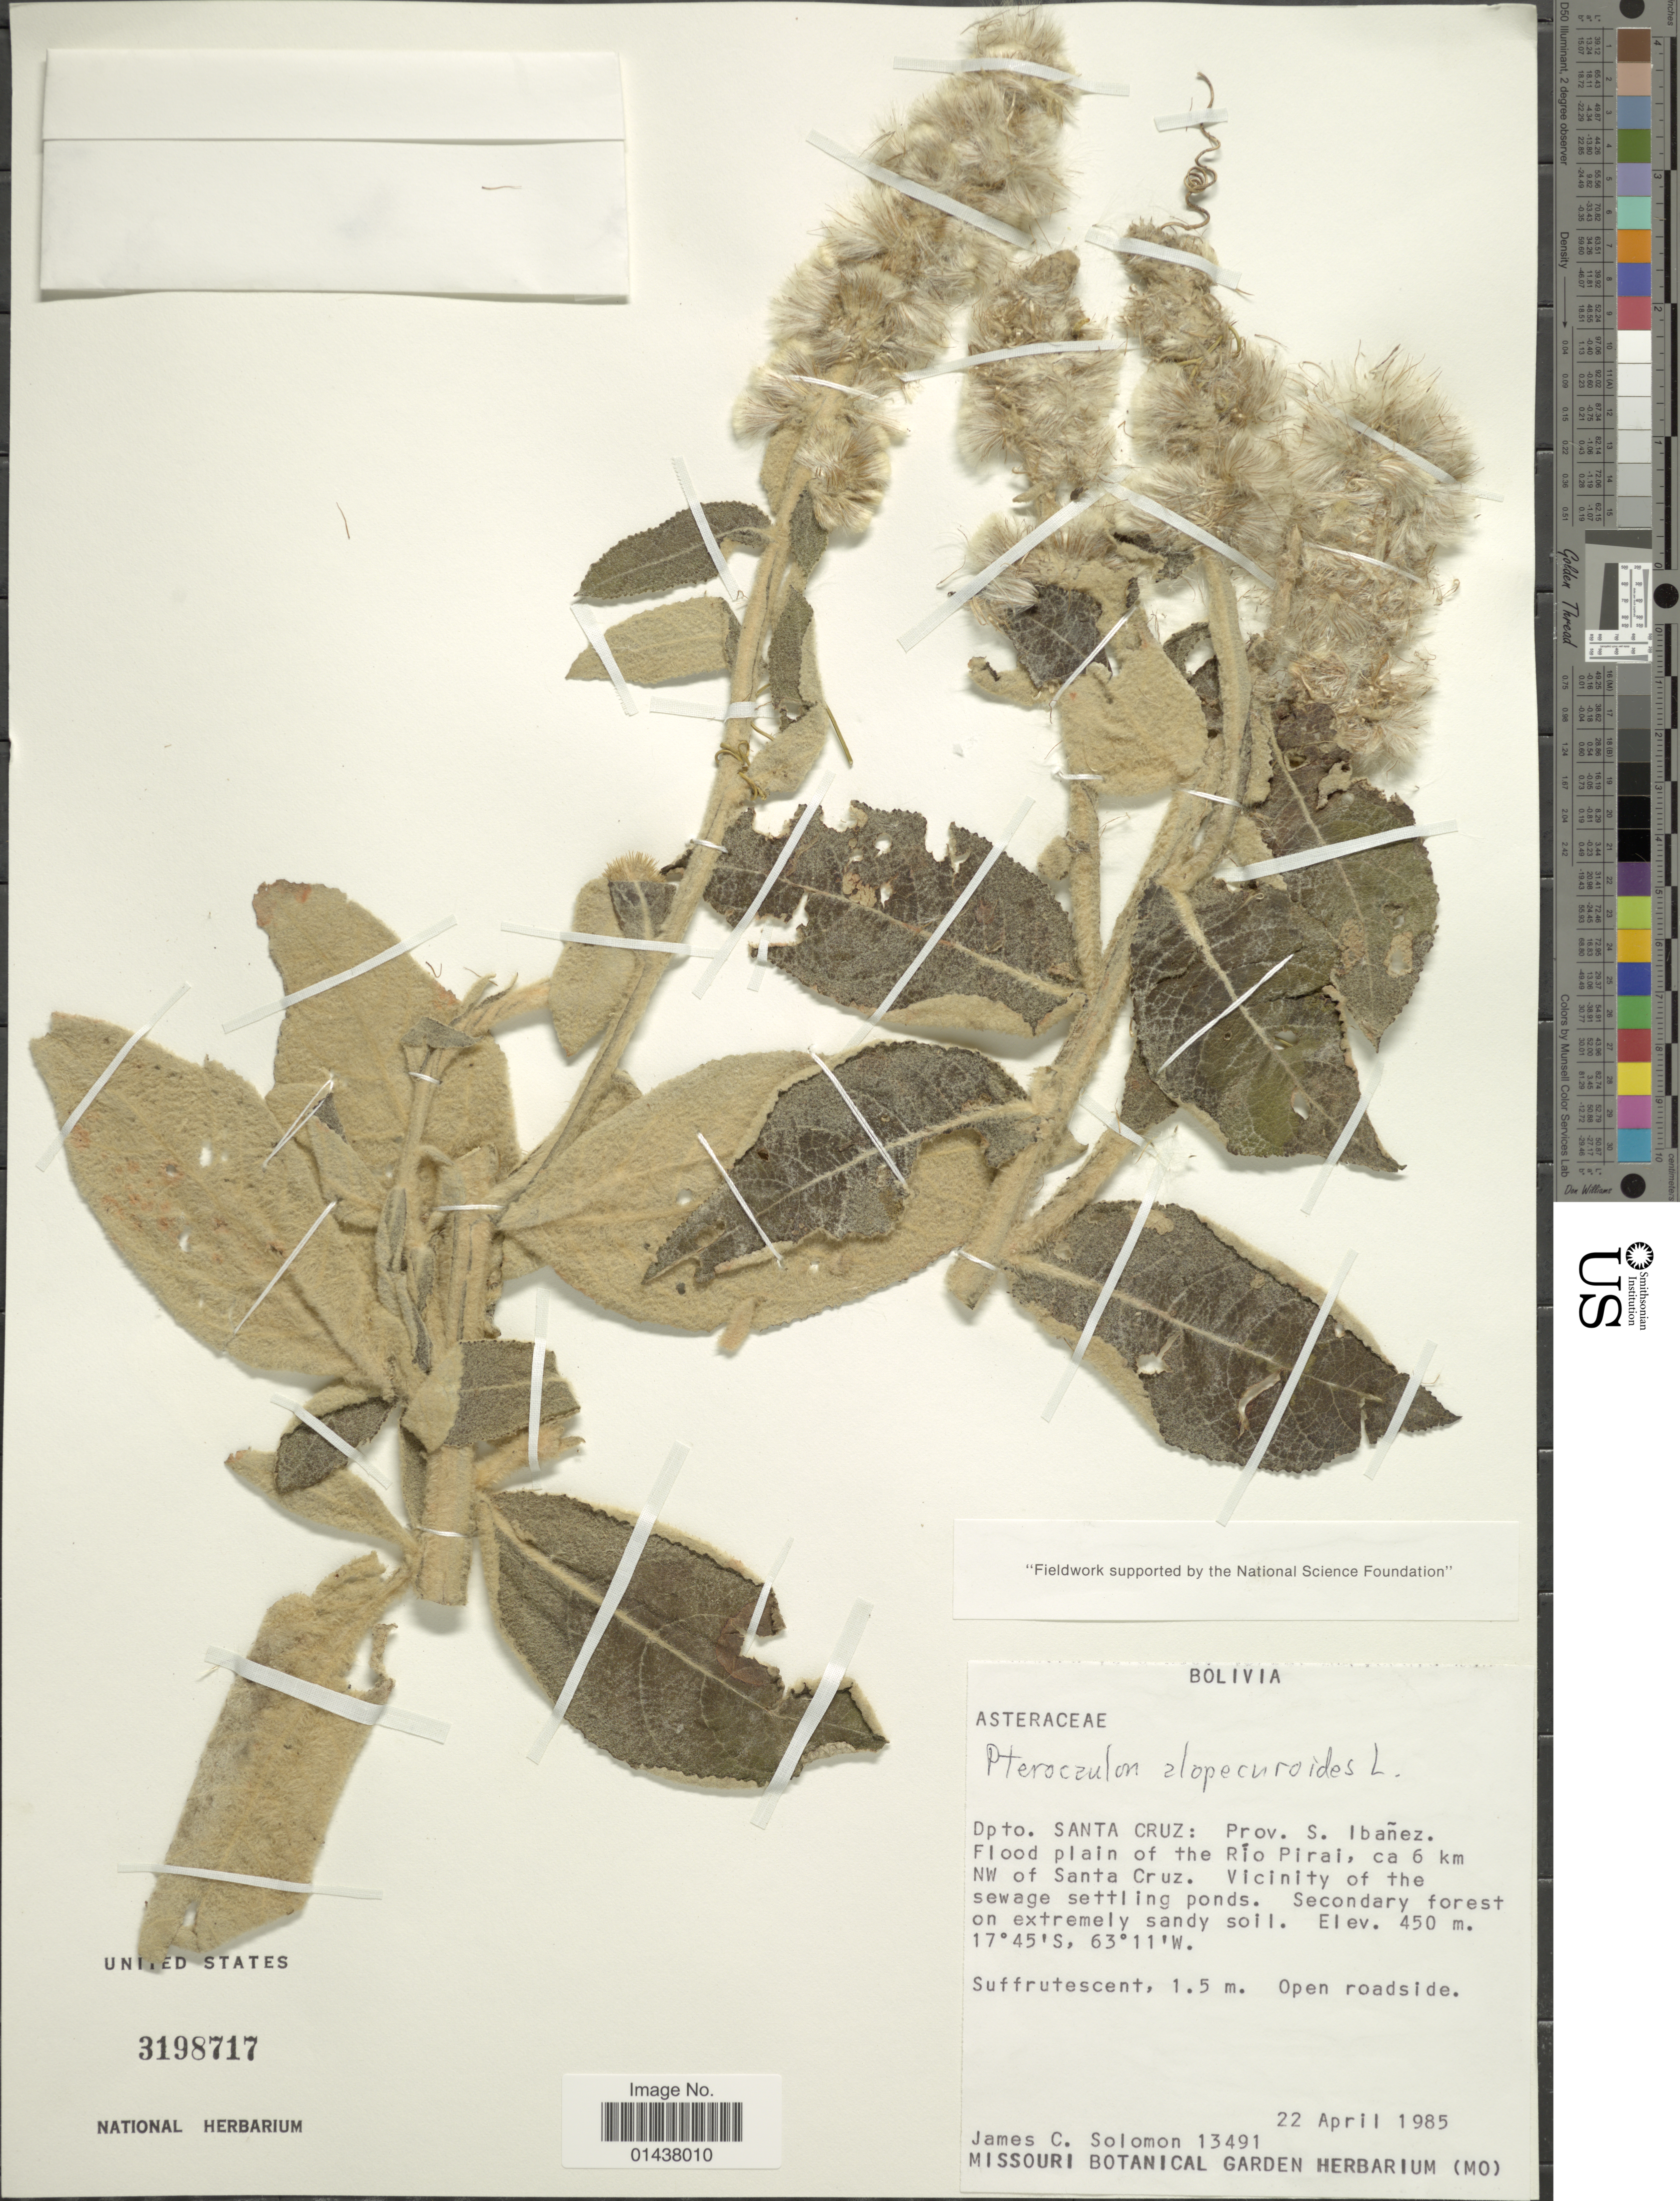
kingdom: Plantae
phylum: Tracheophyta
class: Magnoliopsida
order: Asterales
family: Asteraceae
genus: Pterocaulon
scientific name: Pterocaulon alopecuroides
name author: (Lam.) DC.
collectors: J. C. Solomon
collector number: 13491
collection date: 1985-04-22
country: Bolivia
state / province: Santa Cruz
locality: Prov. S. Ibanez. Flood plain of the Rio Pirai, ca. 6 km NW of Santa Cruz. Vicinity of the sewage settling ponds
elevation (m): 450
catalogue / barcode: US 3198717